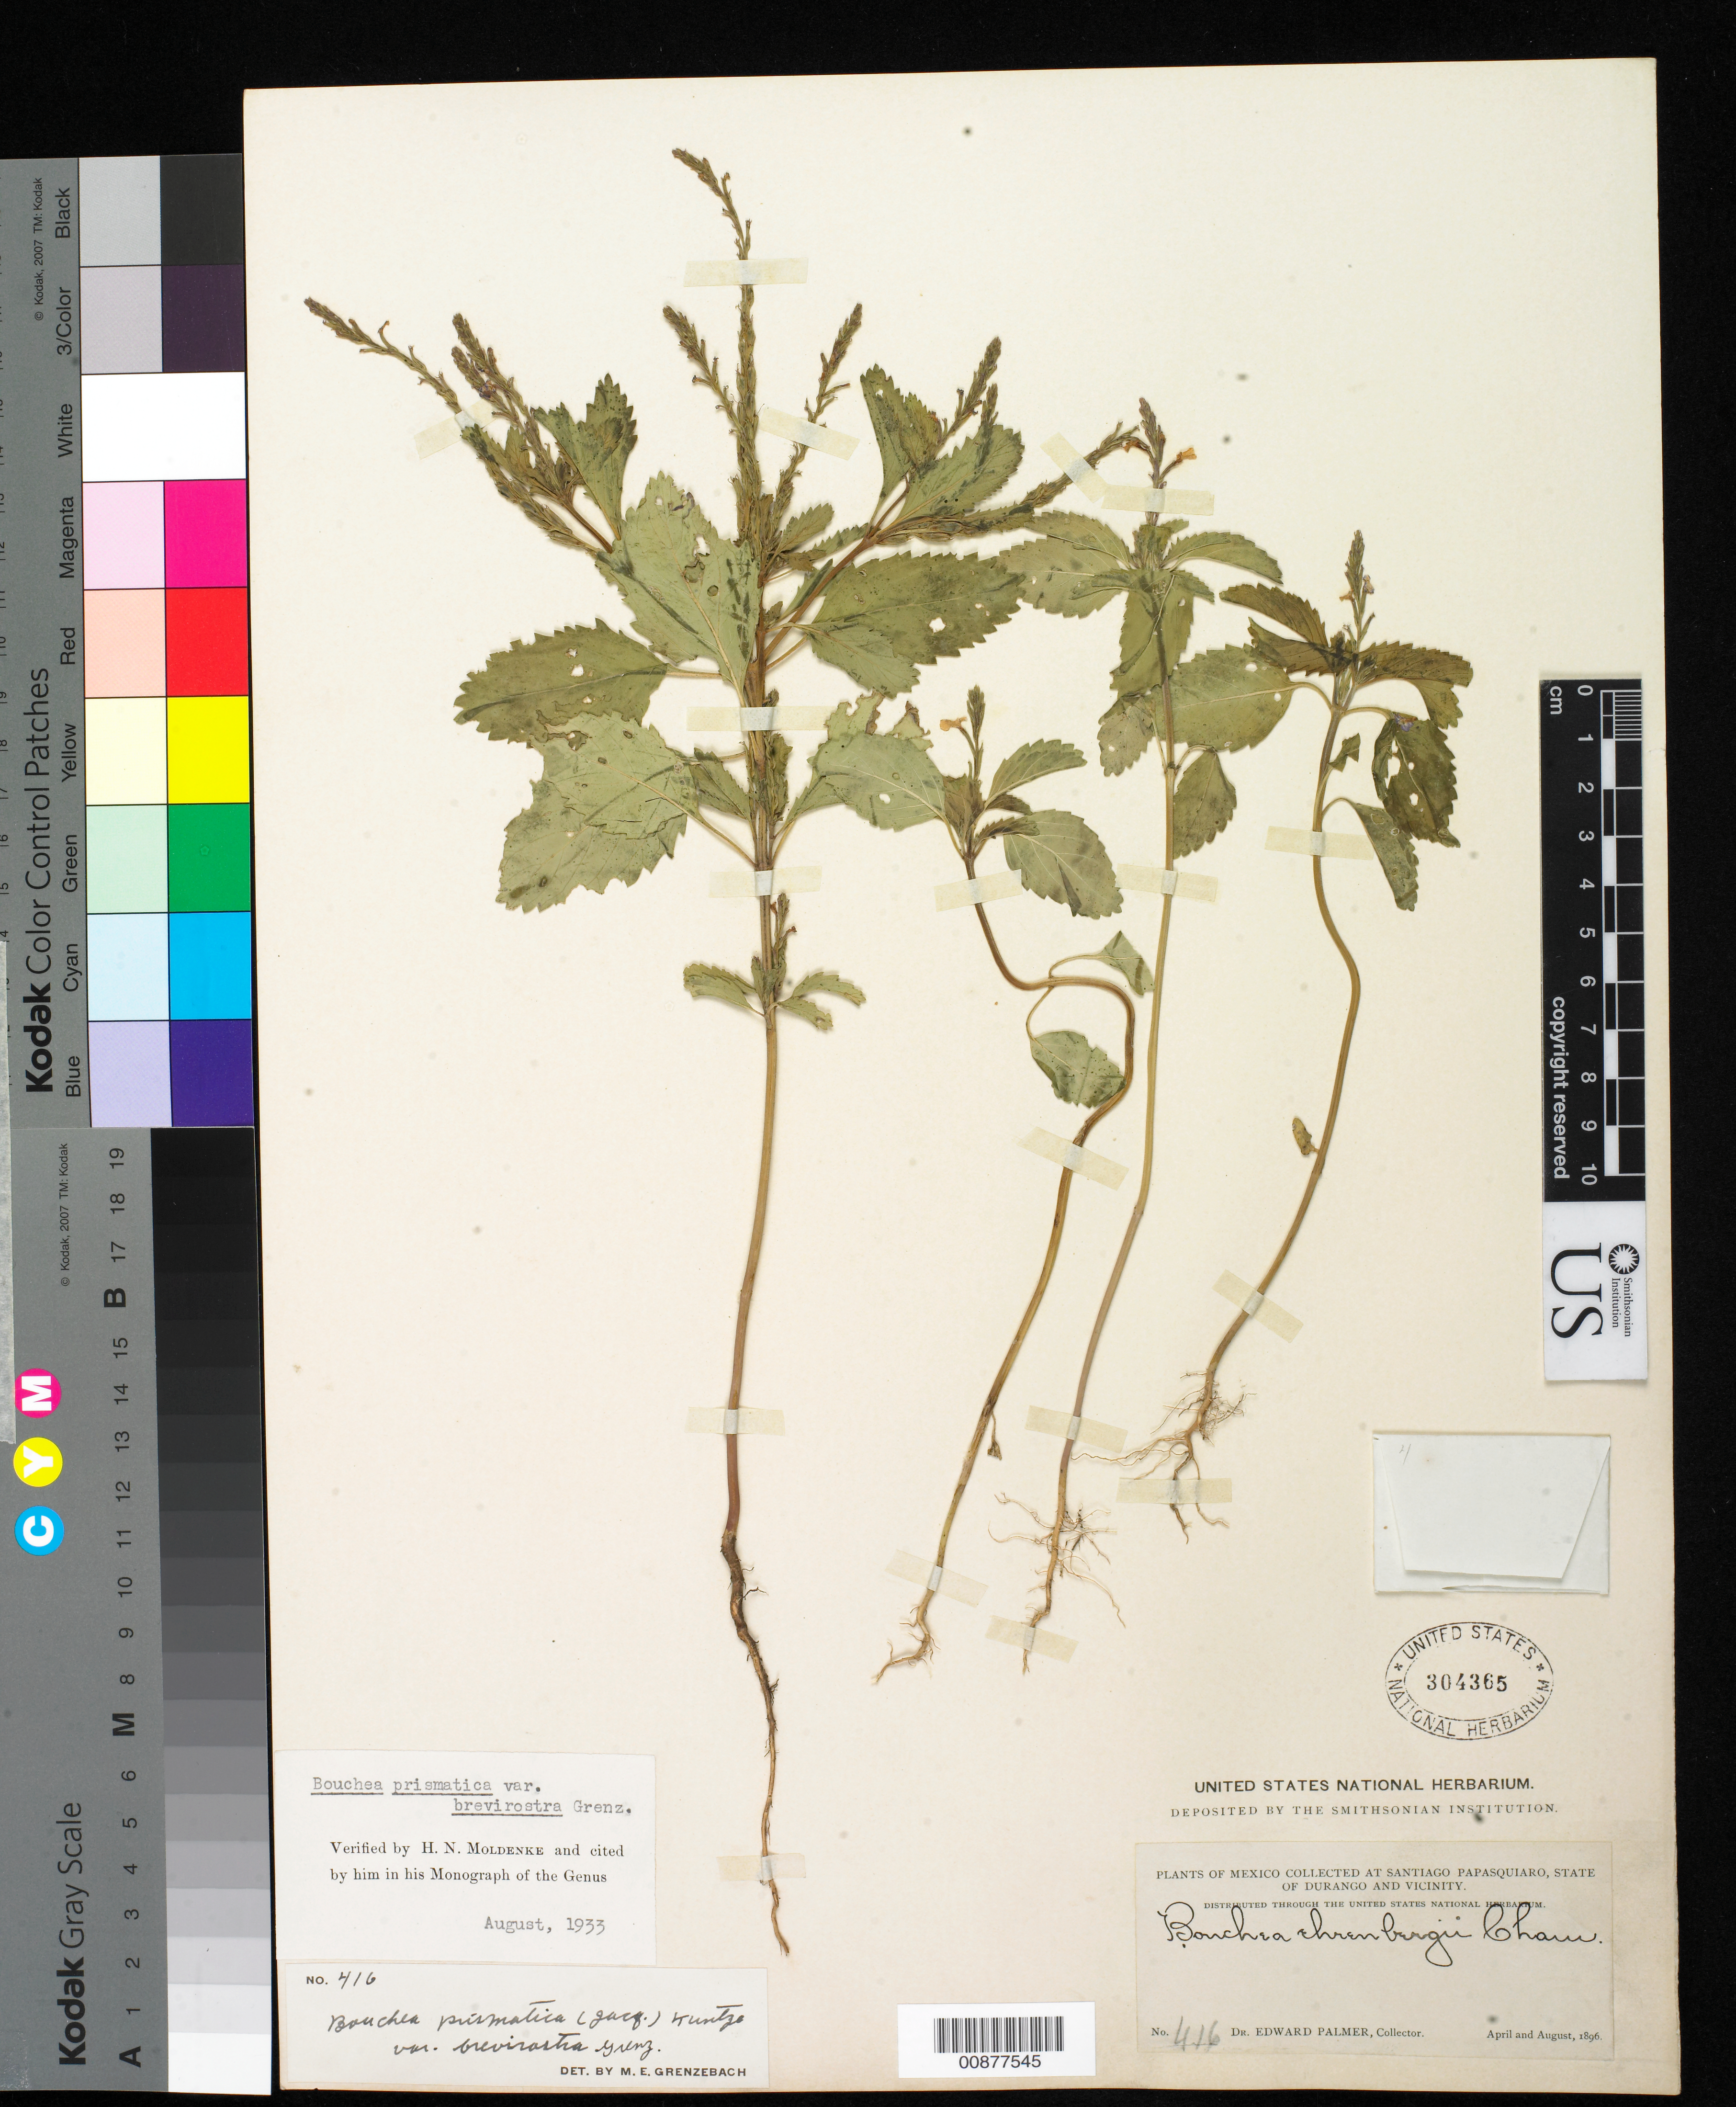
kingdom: Plantae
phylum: Tracheophyta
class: Magnoliopsida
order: Lamiales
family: Verbenaceae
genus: Bouchea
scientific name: Bouchea prismatica var. brevirostra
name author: Grenzeb.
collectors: E. Palmer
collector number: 416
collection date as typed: Apr 1896 to -- Aug 1896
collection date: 1896-04/1896-08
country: Mexico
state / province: Durango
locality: Santiago Papasquiaro, Durango and vicinity.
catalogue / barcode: US 304365